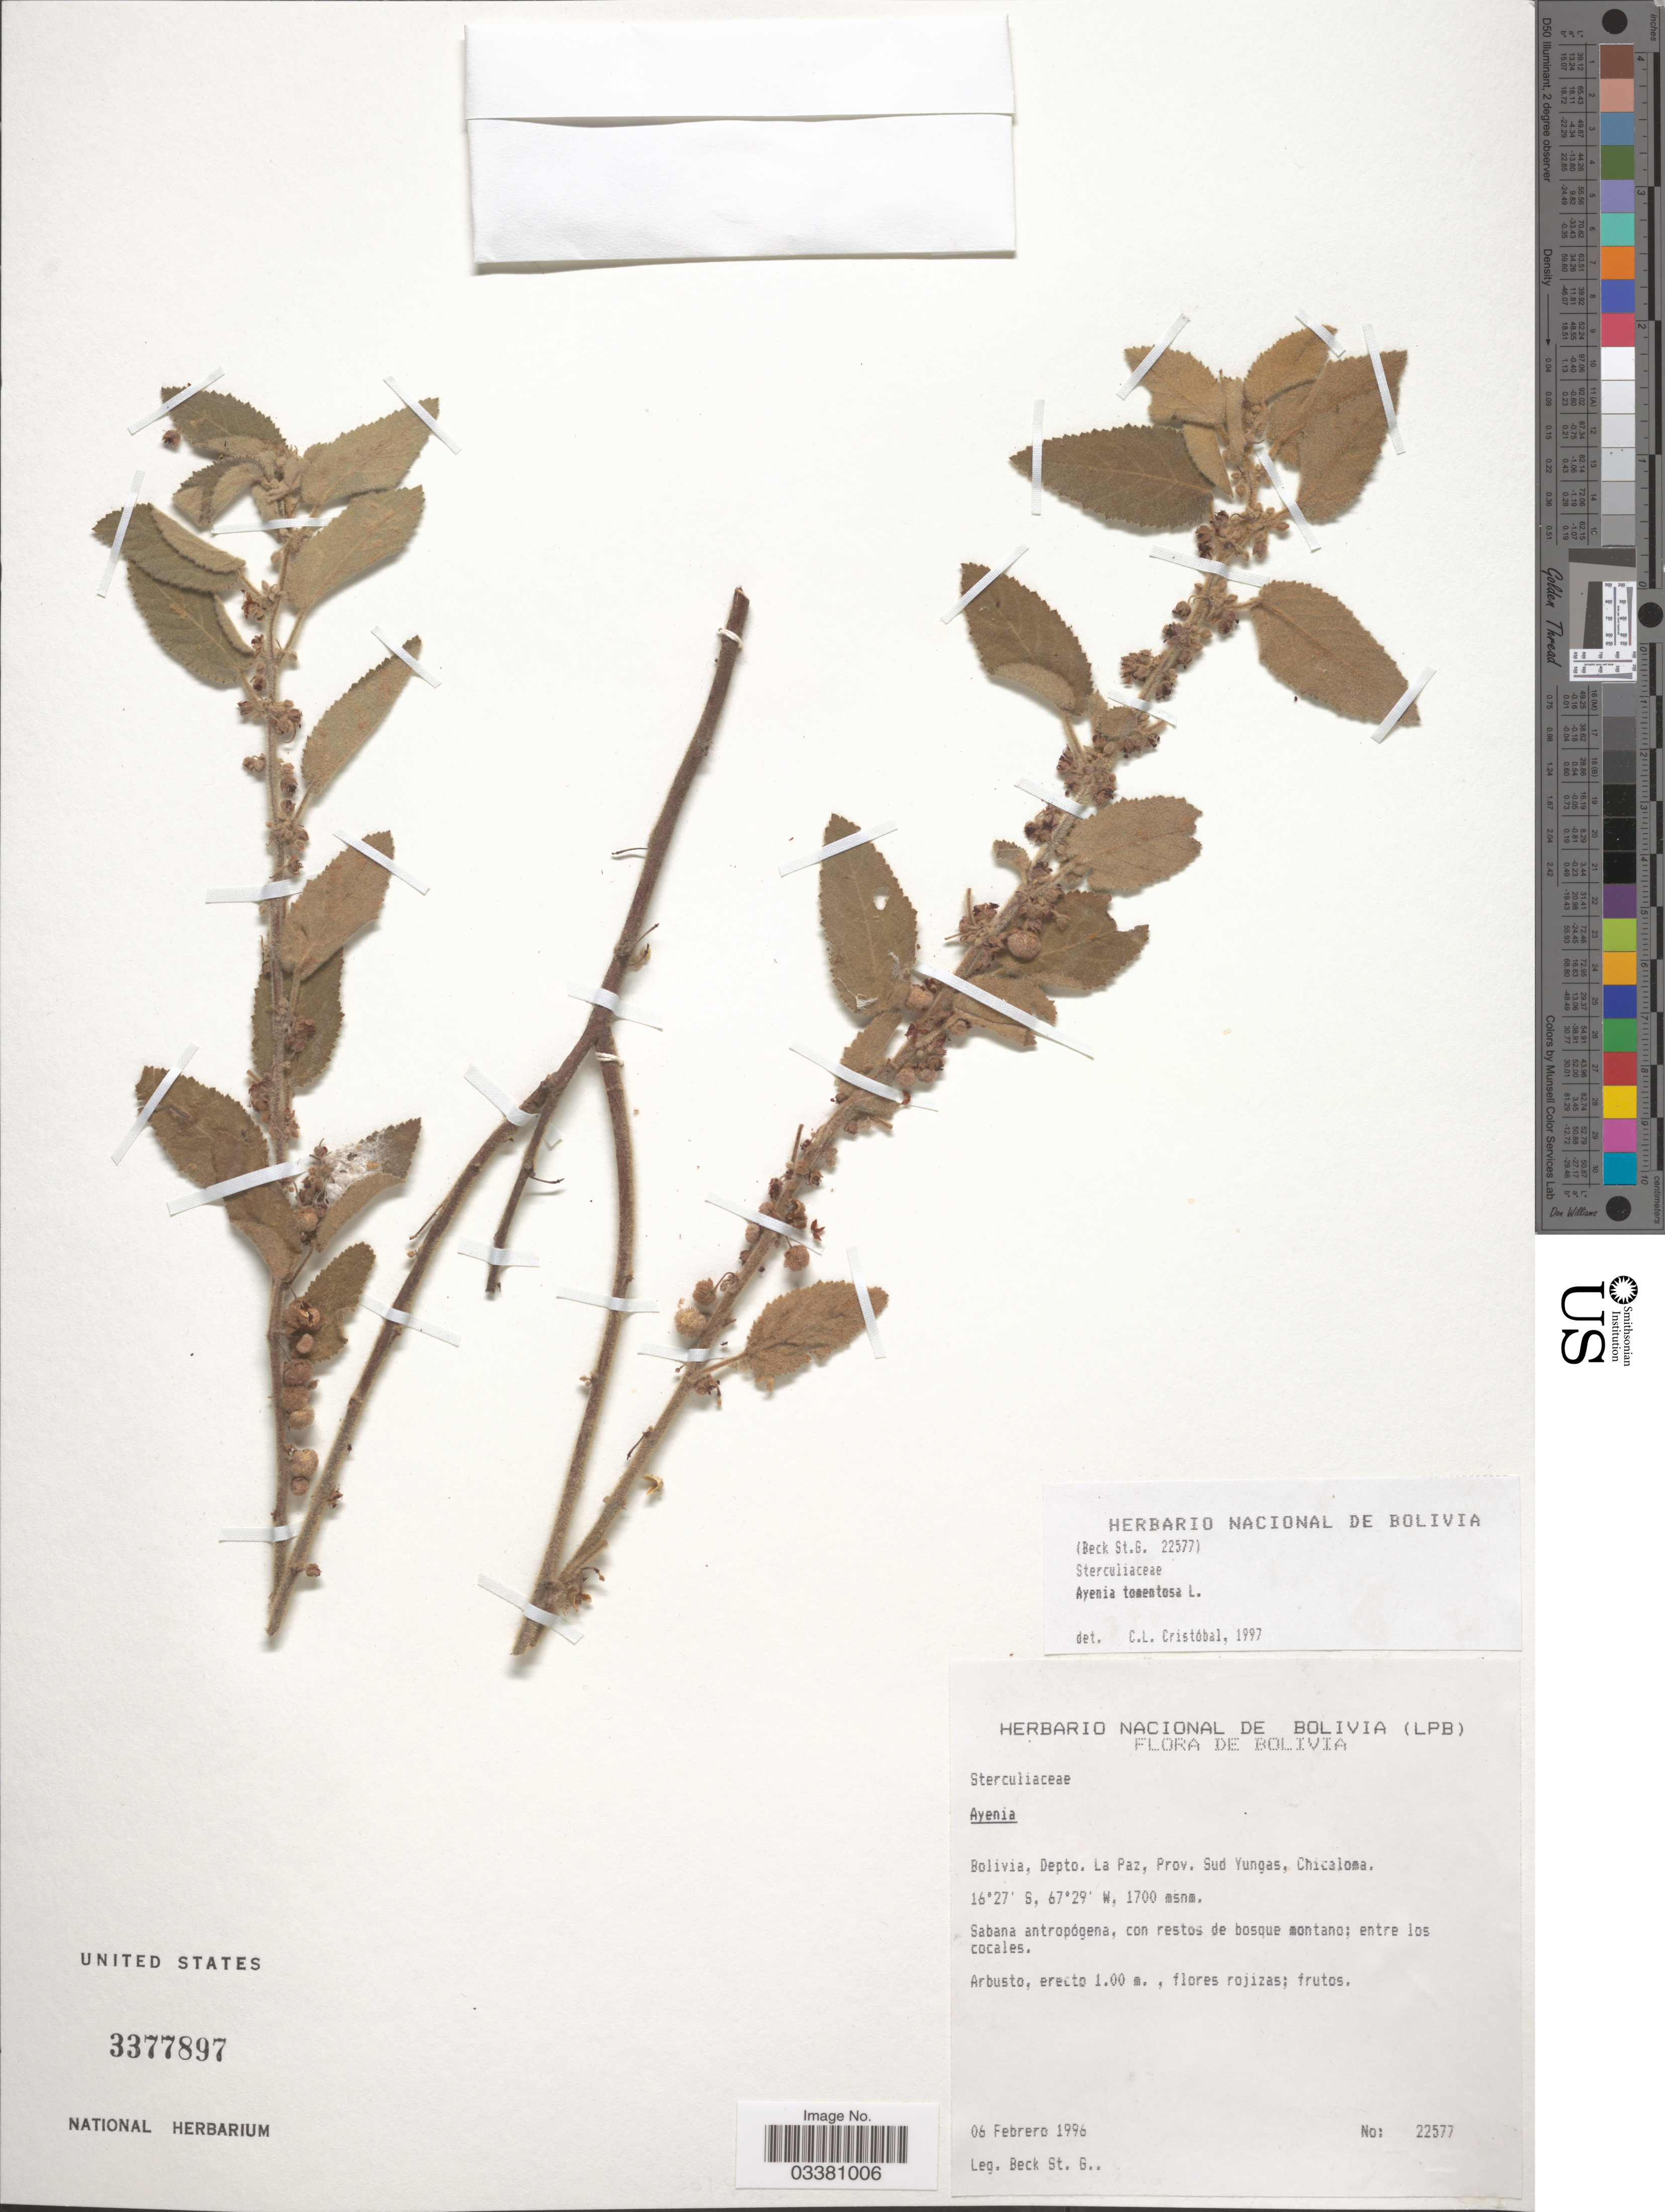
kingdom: Plantae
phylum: Tracheophyta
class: Magnoliopsida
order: Malvales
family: Malvaceae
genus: Ayenia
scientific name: Ayenia tomentosa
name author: L.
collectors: S. G. Beck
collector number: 22577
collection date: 1996-02-06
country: Bolivia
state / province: La Paz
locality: Depto. La Paz, Prov. Sud Yungas, Chicaloma.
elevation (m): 1700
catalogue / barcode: US 3377897